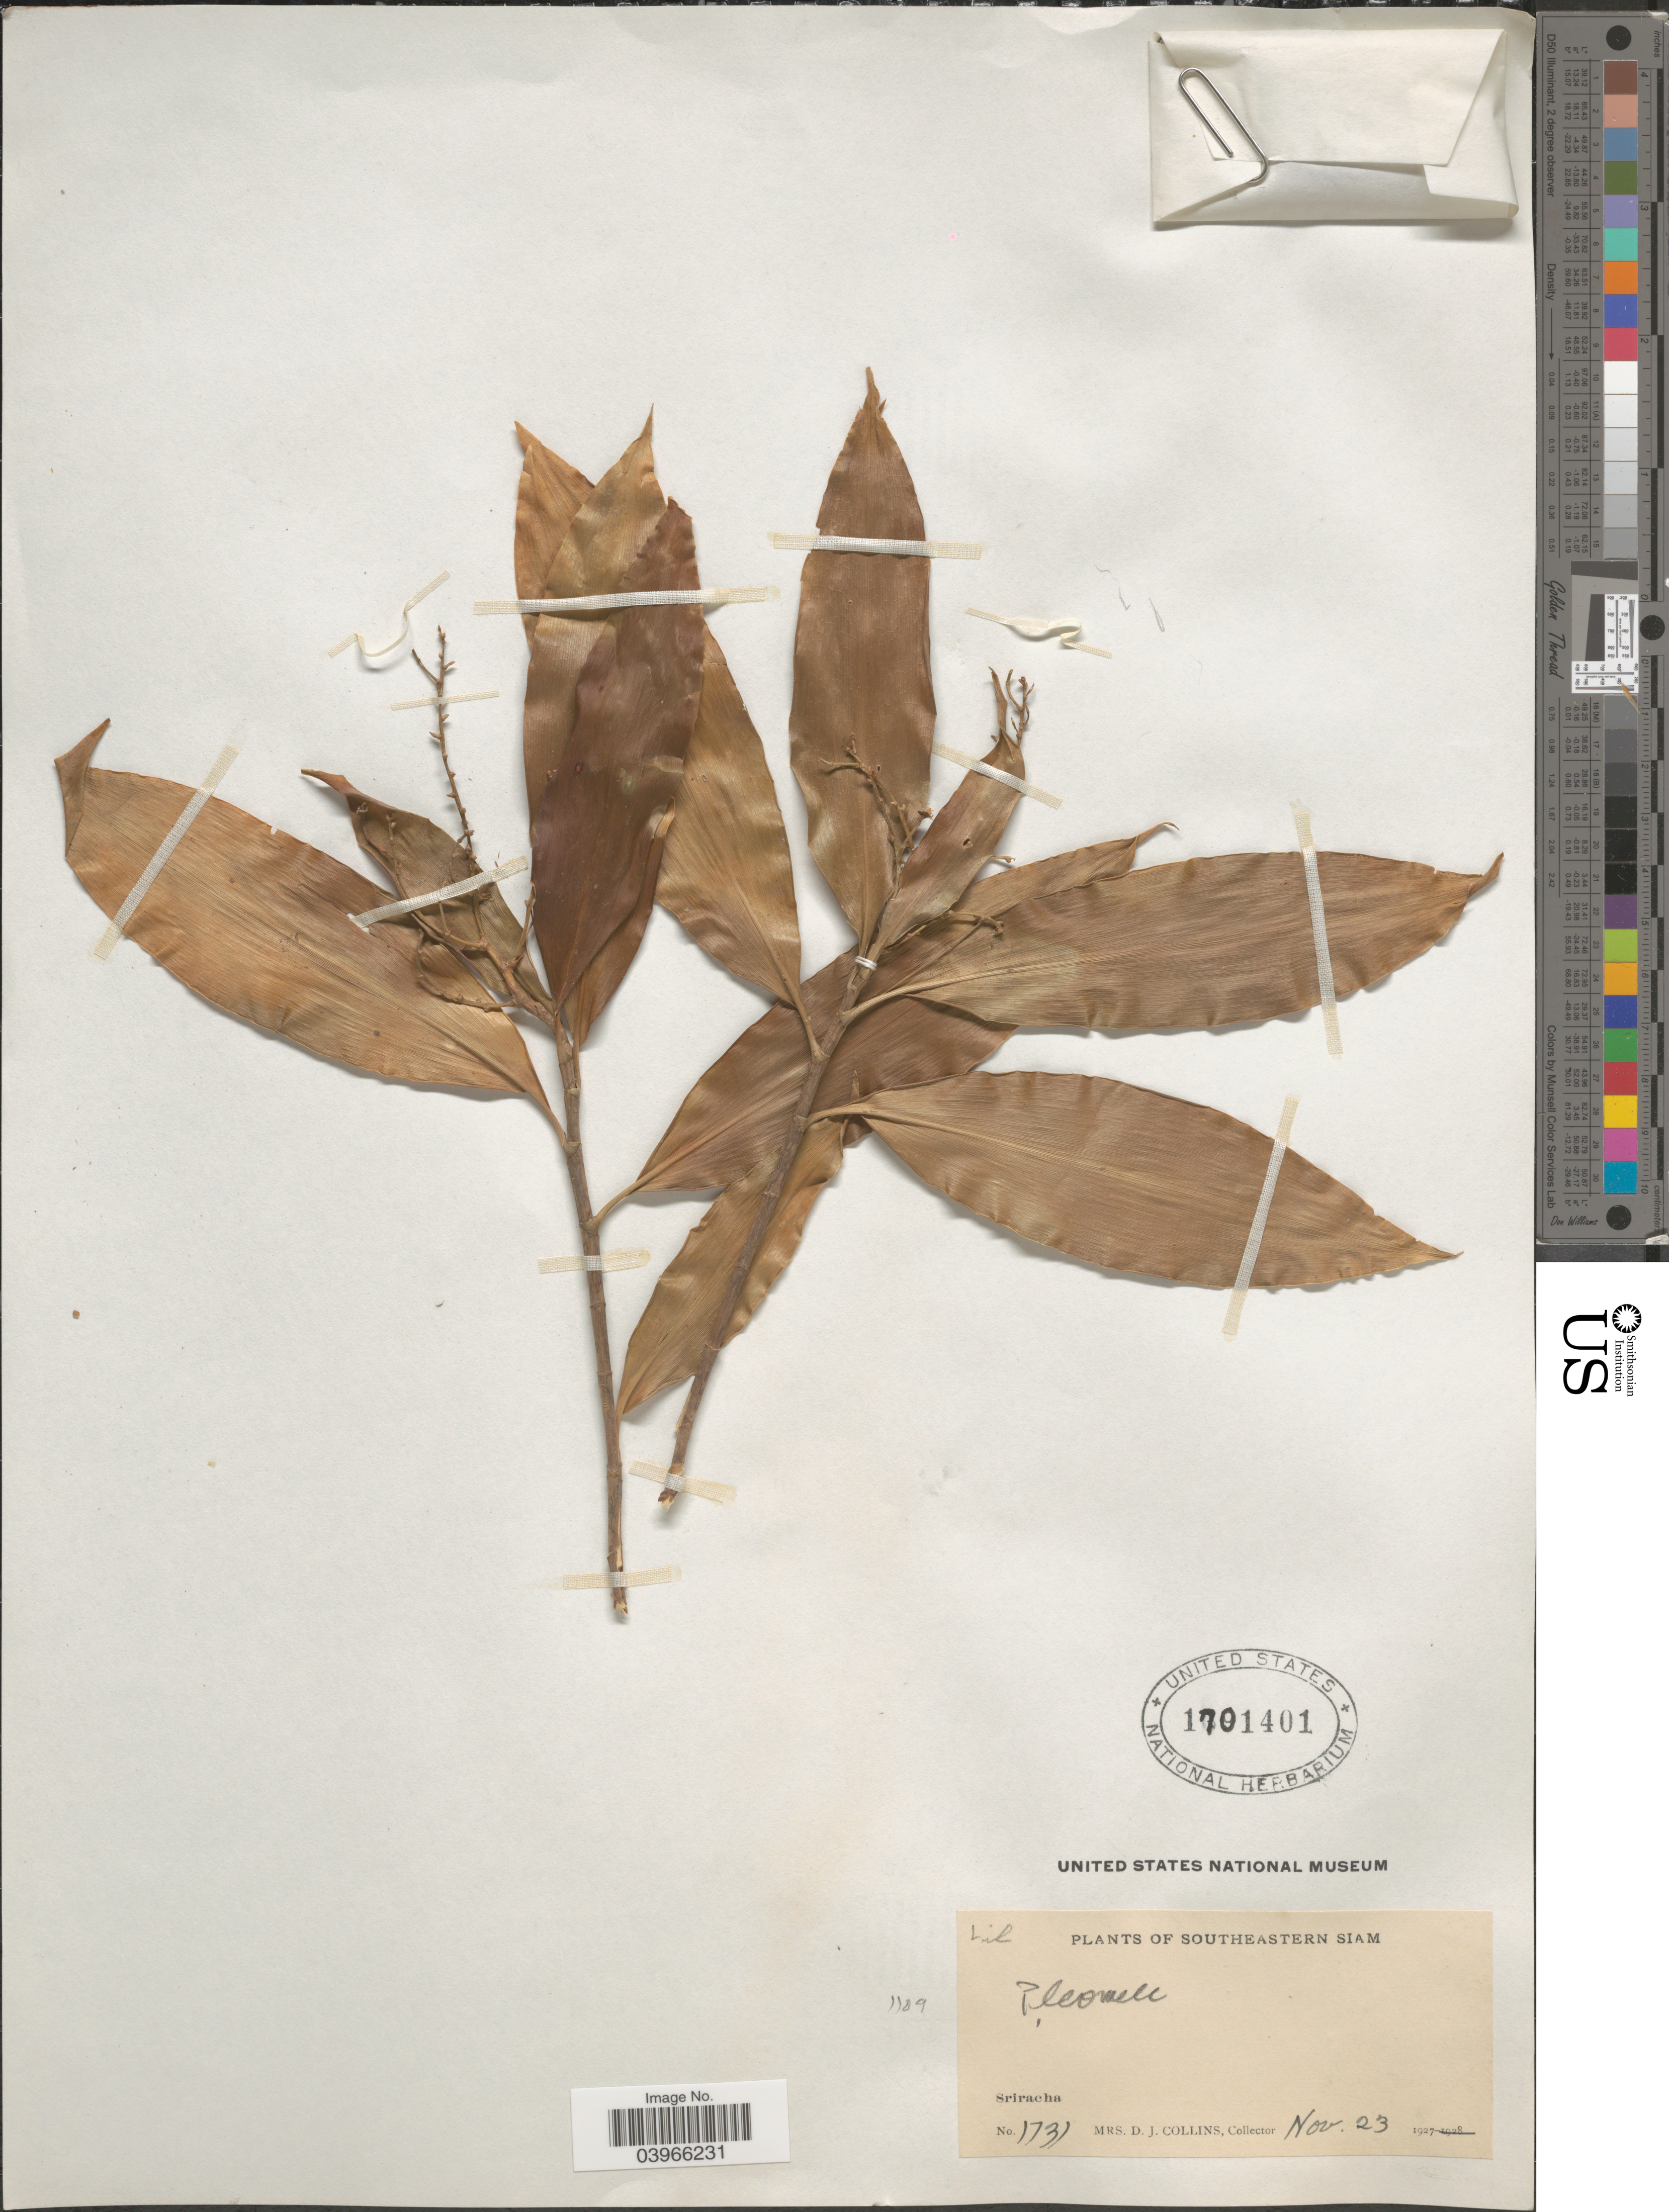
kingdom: Plantae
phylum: Tracheophyta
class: Liliopsida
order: Asparagales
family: Asparagaceae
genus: Dracaena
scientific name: Dracaena sp.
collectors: Mrs. D. J. Collins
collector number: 1731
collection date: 1927-11-23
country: Thailand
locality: Southeastern Siam. Sriracha.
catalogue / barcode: US 1701401